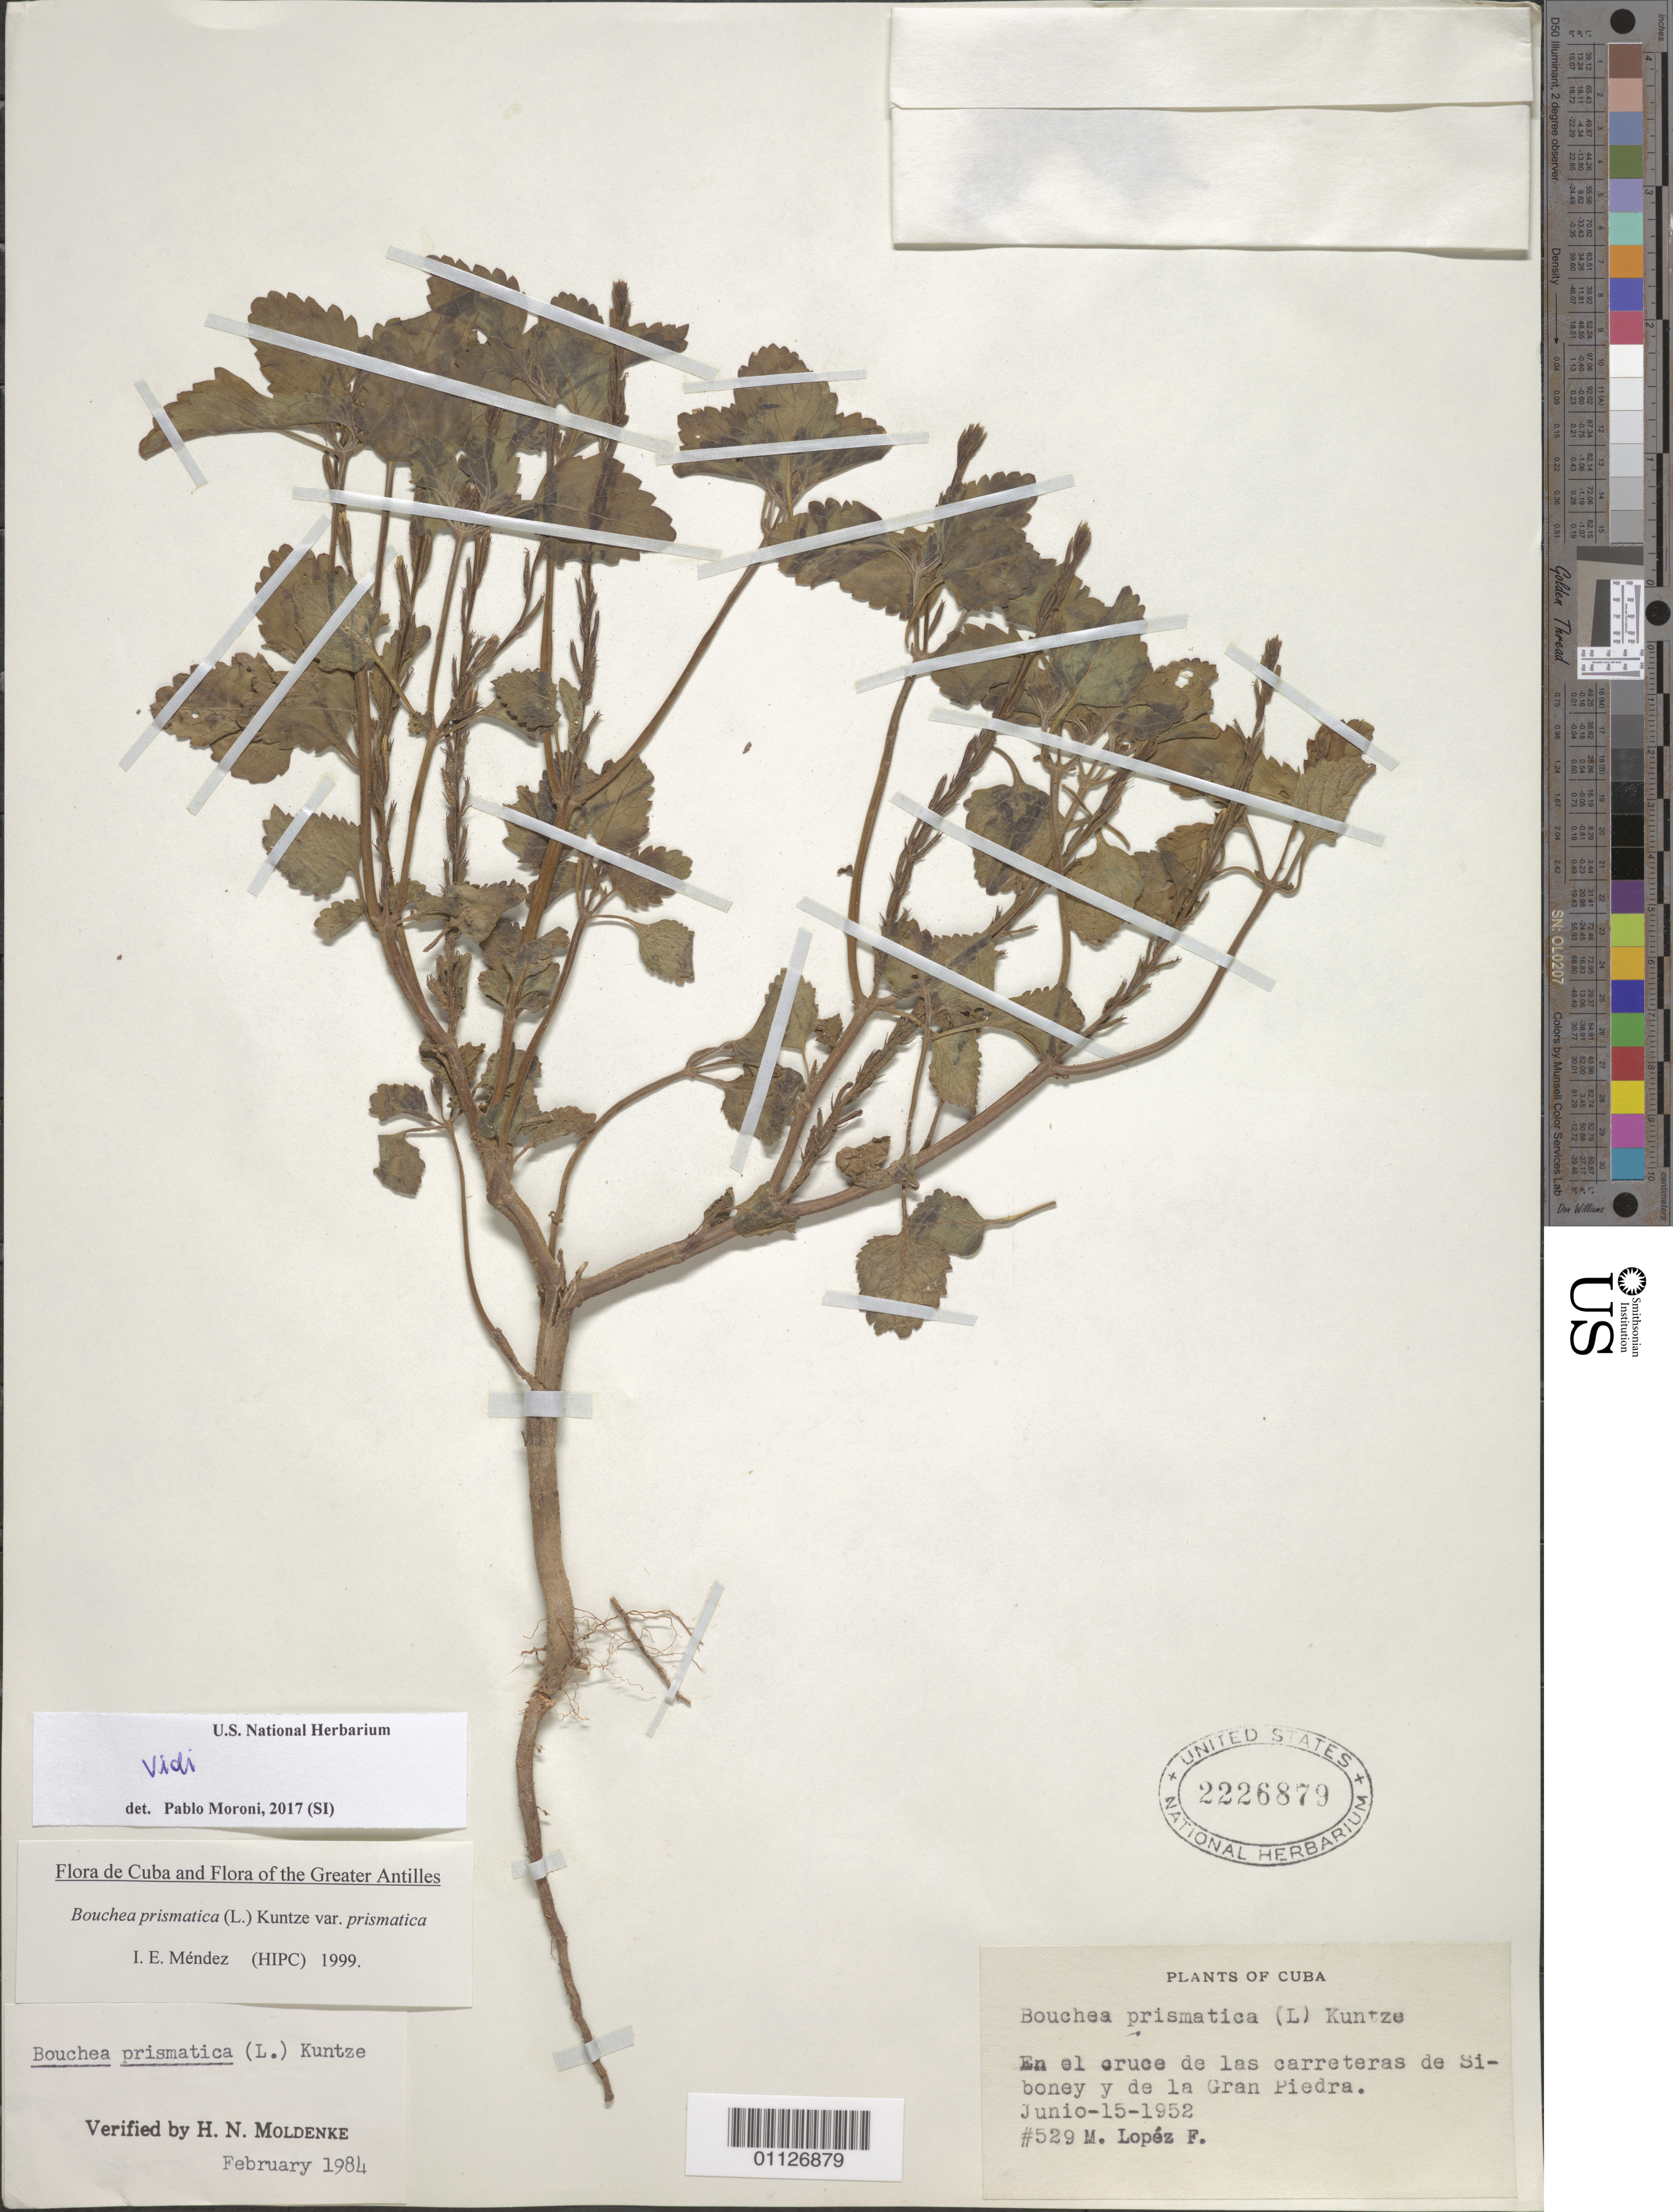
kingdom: Plantae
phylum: Tracheophyta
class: Magnoliopsida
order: Lamiales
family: Verbenaceae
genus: Bouchea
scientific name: Bouchea prismatica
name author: (L.) Kuntze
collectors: M. López Figueiras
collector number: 529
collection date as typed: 15 Jun 1952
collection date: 1952-06-15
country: Cuba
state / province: Santiago de Cuba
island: Cuba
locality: En el cruce de las carreterras de Siboney y de la Gran Piedra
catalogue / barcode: US 2226879